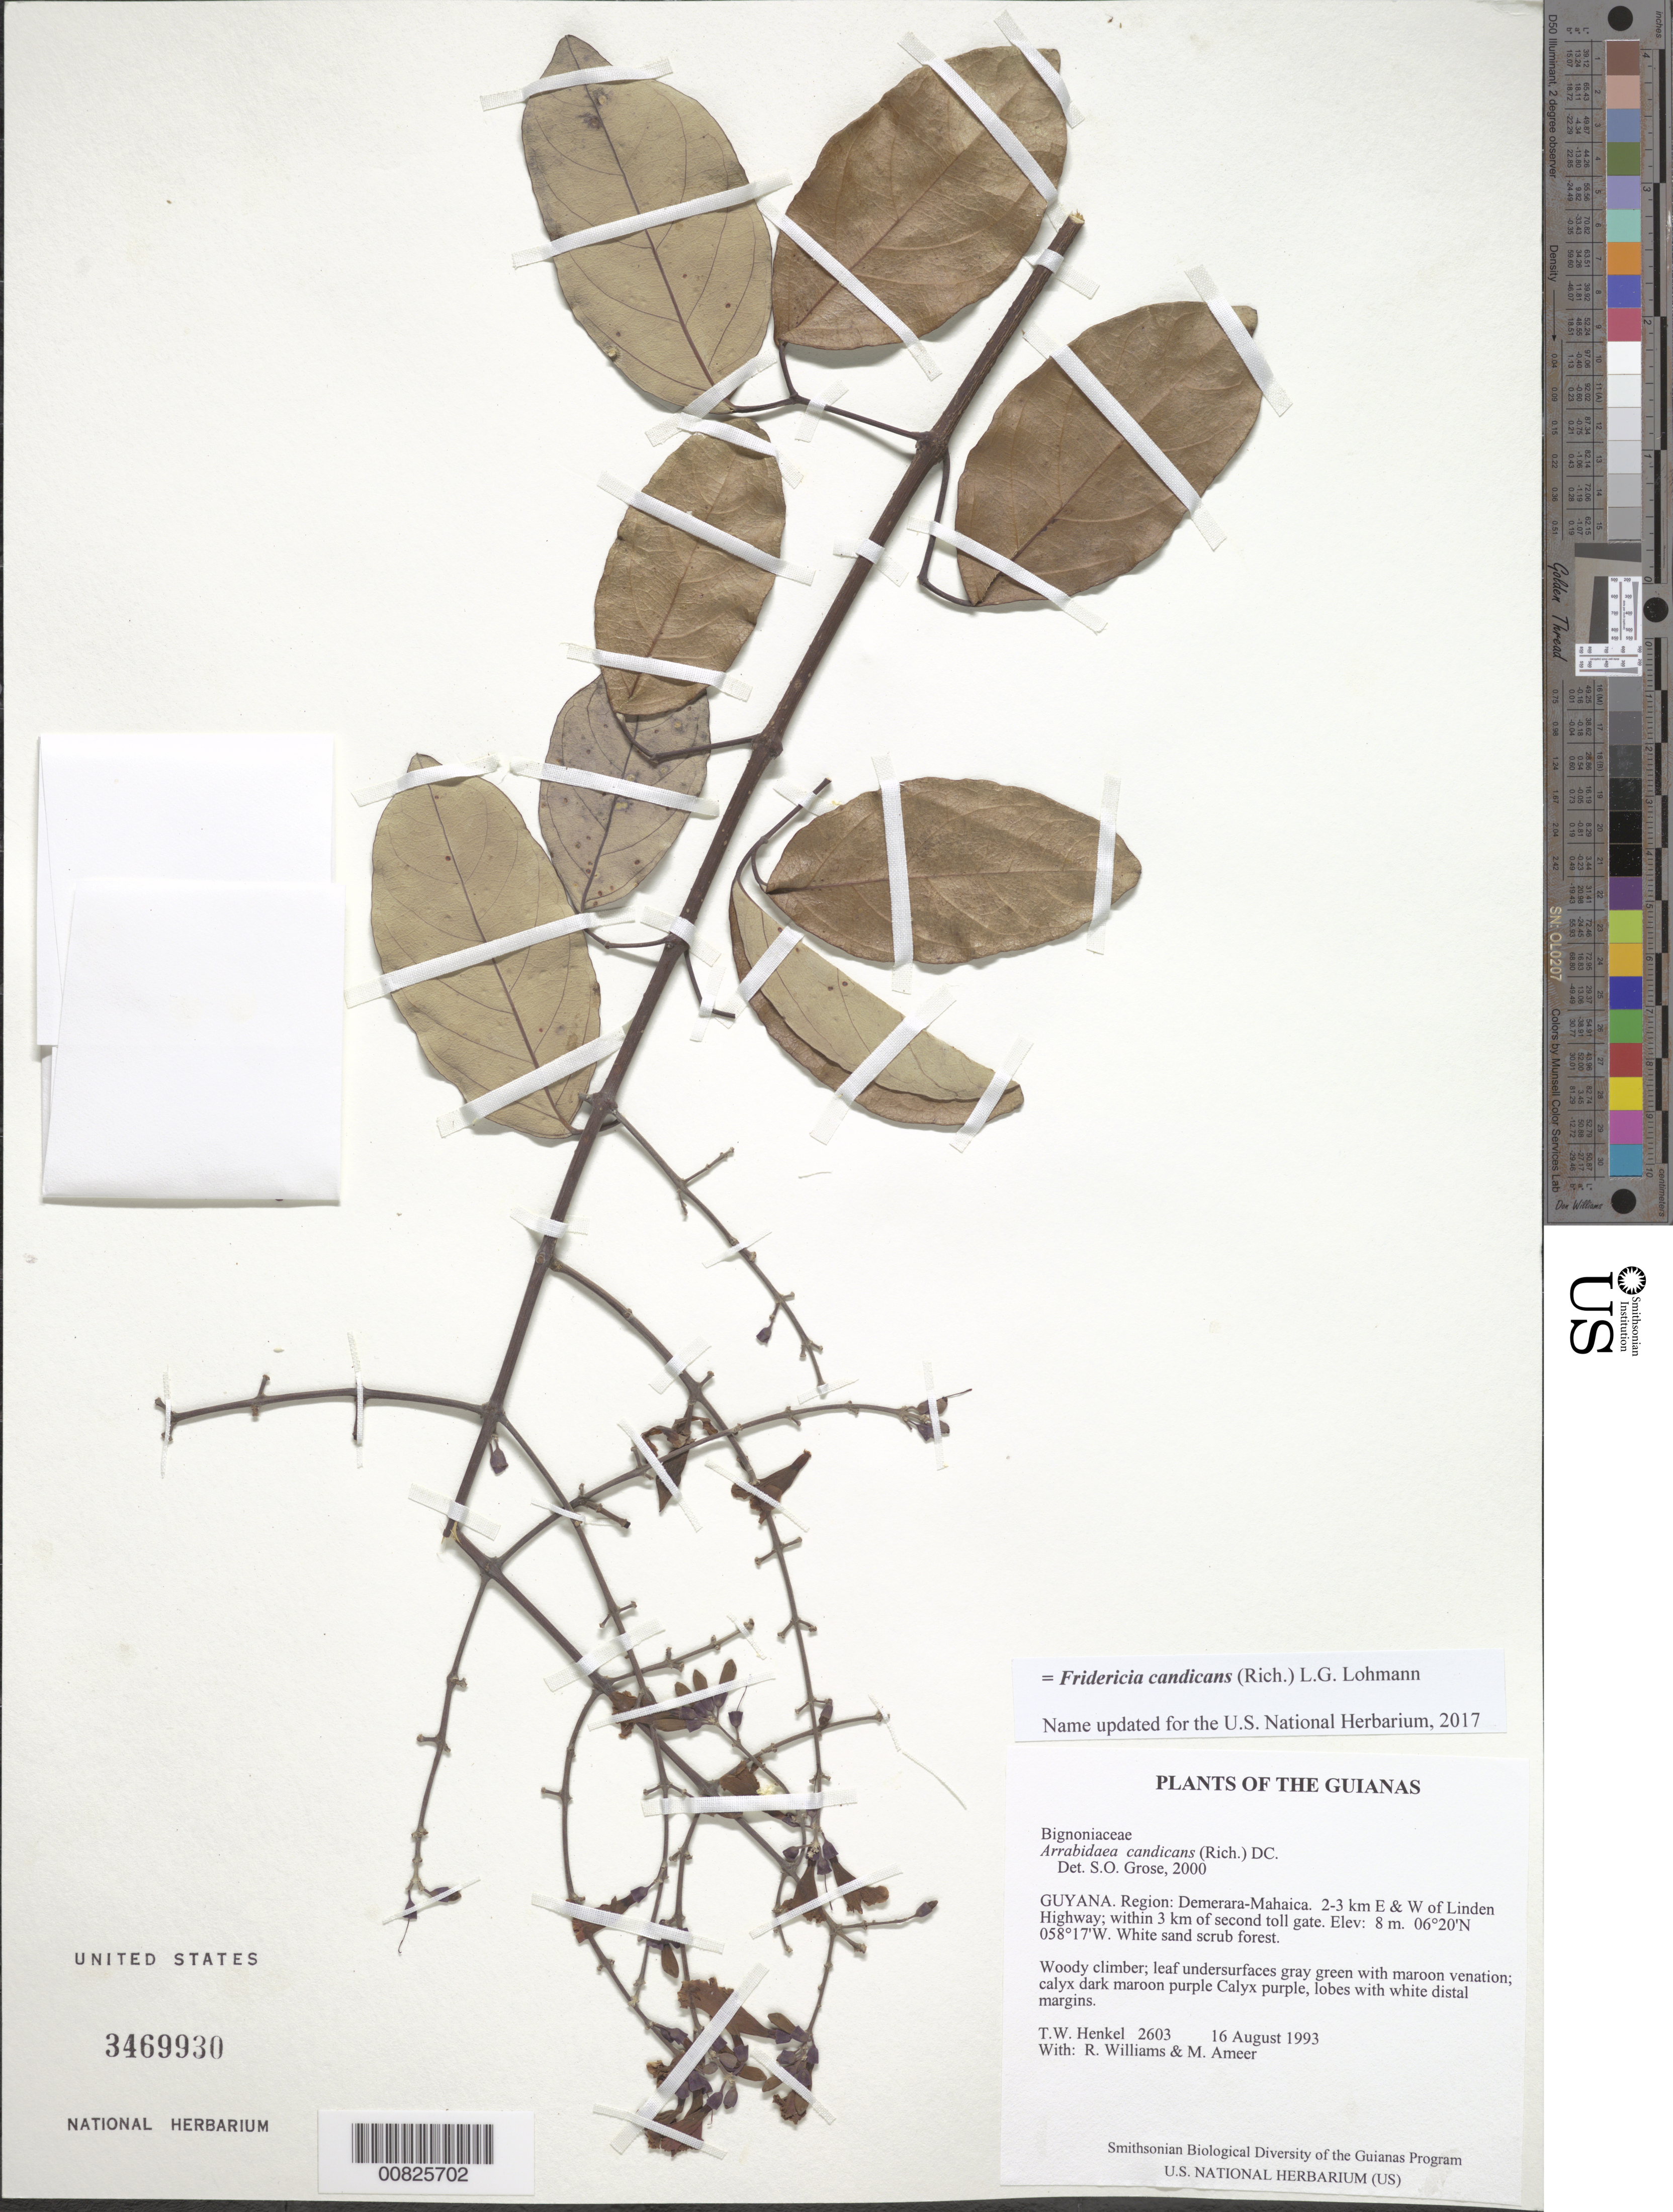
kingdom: Plantae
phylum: Tracheophyta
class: Magnoliopsida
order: Lamiales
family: Bignoniaceae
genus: Arrabidaea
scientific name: Arrabidaea candicans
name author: (Rich.) DC.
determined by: Grose, S. O.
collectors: T. Henkel, R. Williams & M. Ameer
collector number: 2603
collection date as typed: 16 August 1993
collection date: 1993-08-16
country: Guyana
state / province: Demerara-Mahaica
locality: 2-3 km E & W of Linden Highway; within 3 km of second toll gate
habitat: White sand scrub forest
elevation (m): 8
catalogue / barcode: US 3469930